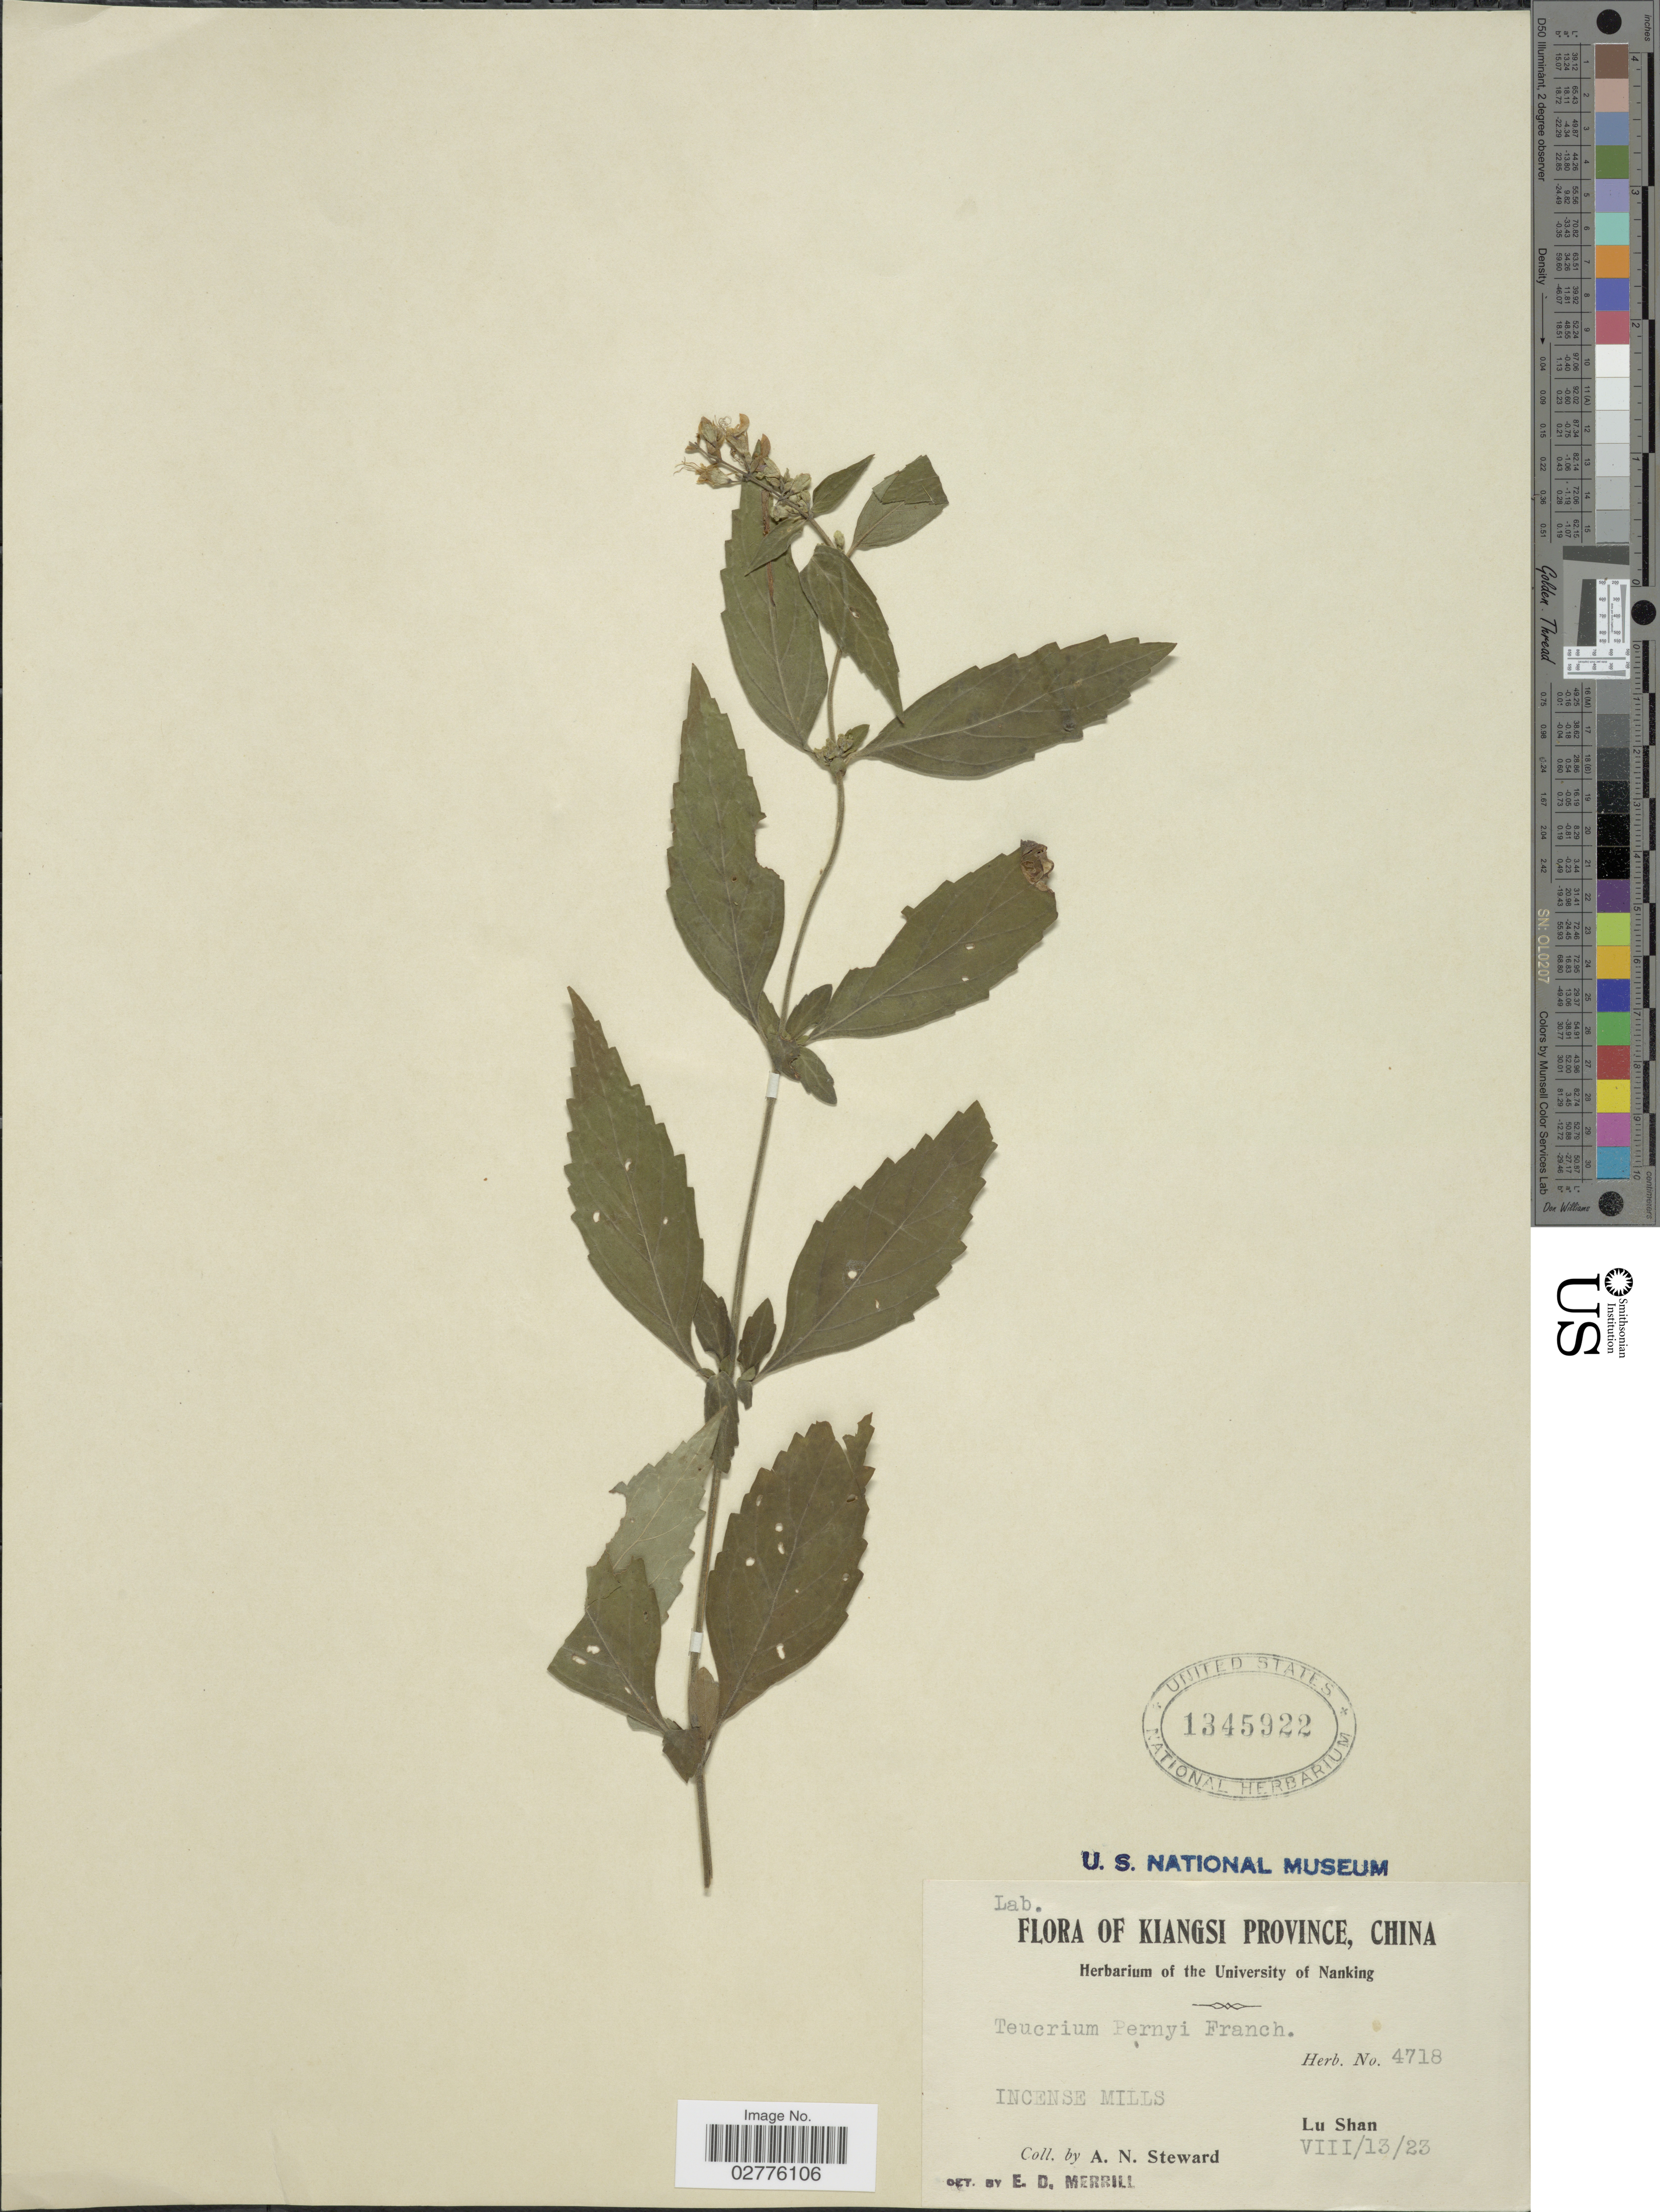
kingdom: Plantae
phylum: Tracheophyta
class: Magnoliopsida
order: Lamiales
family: Lamiaceae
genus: Teucrium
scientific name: Teucrium pernyi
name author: Franch.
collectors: A. N. Steward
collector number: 4718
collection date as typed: Transcribed d/m/y: 13/8/23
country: China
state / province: Jiangxi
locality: Kiangsi Province, Incense Mills, Lu Shan.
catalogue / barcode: US 1345922